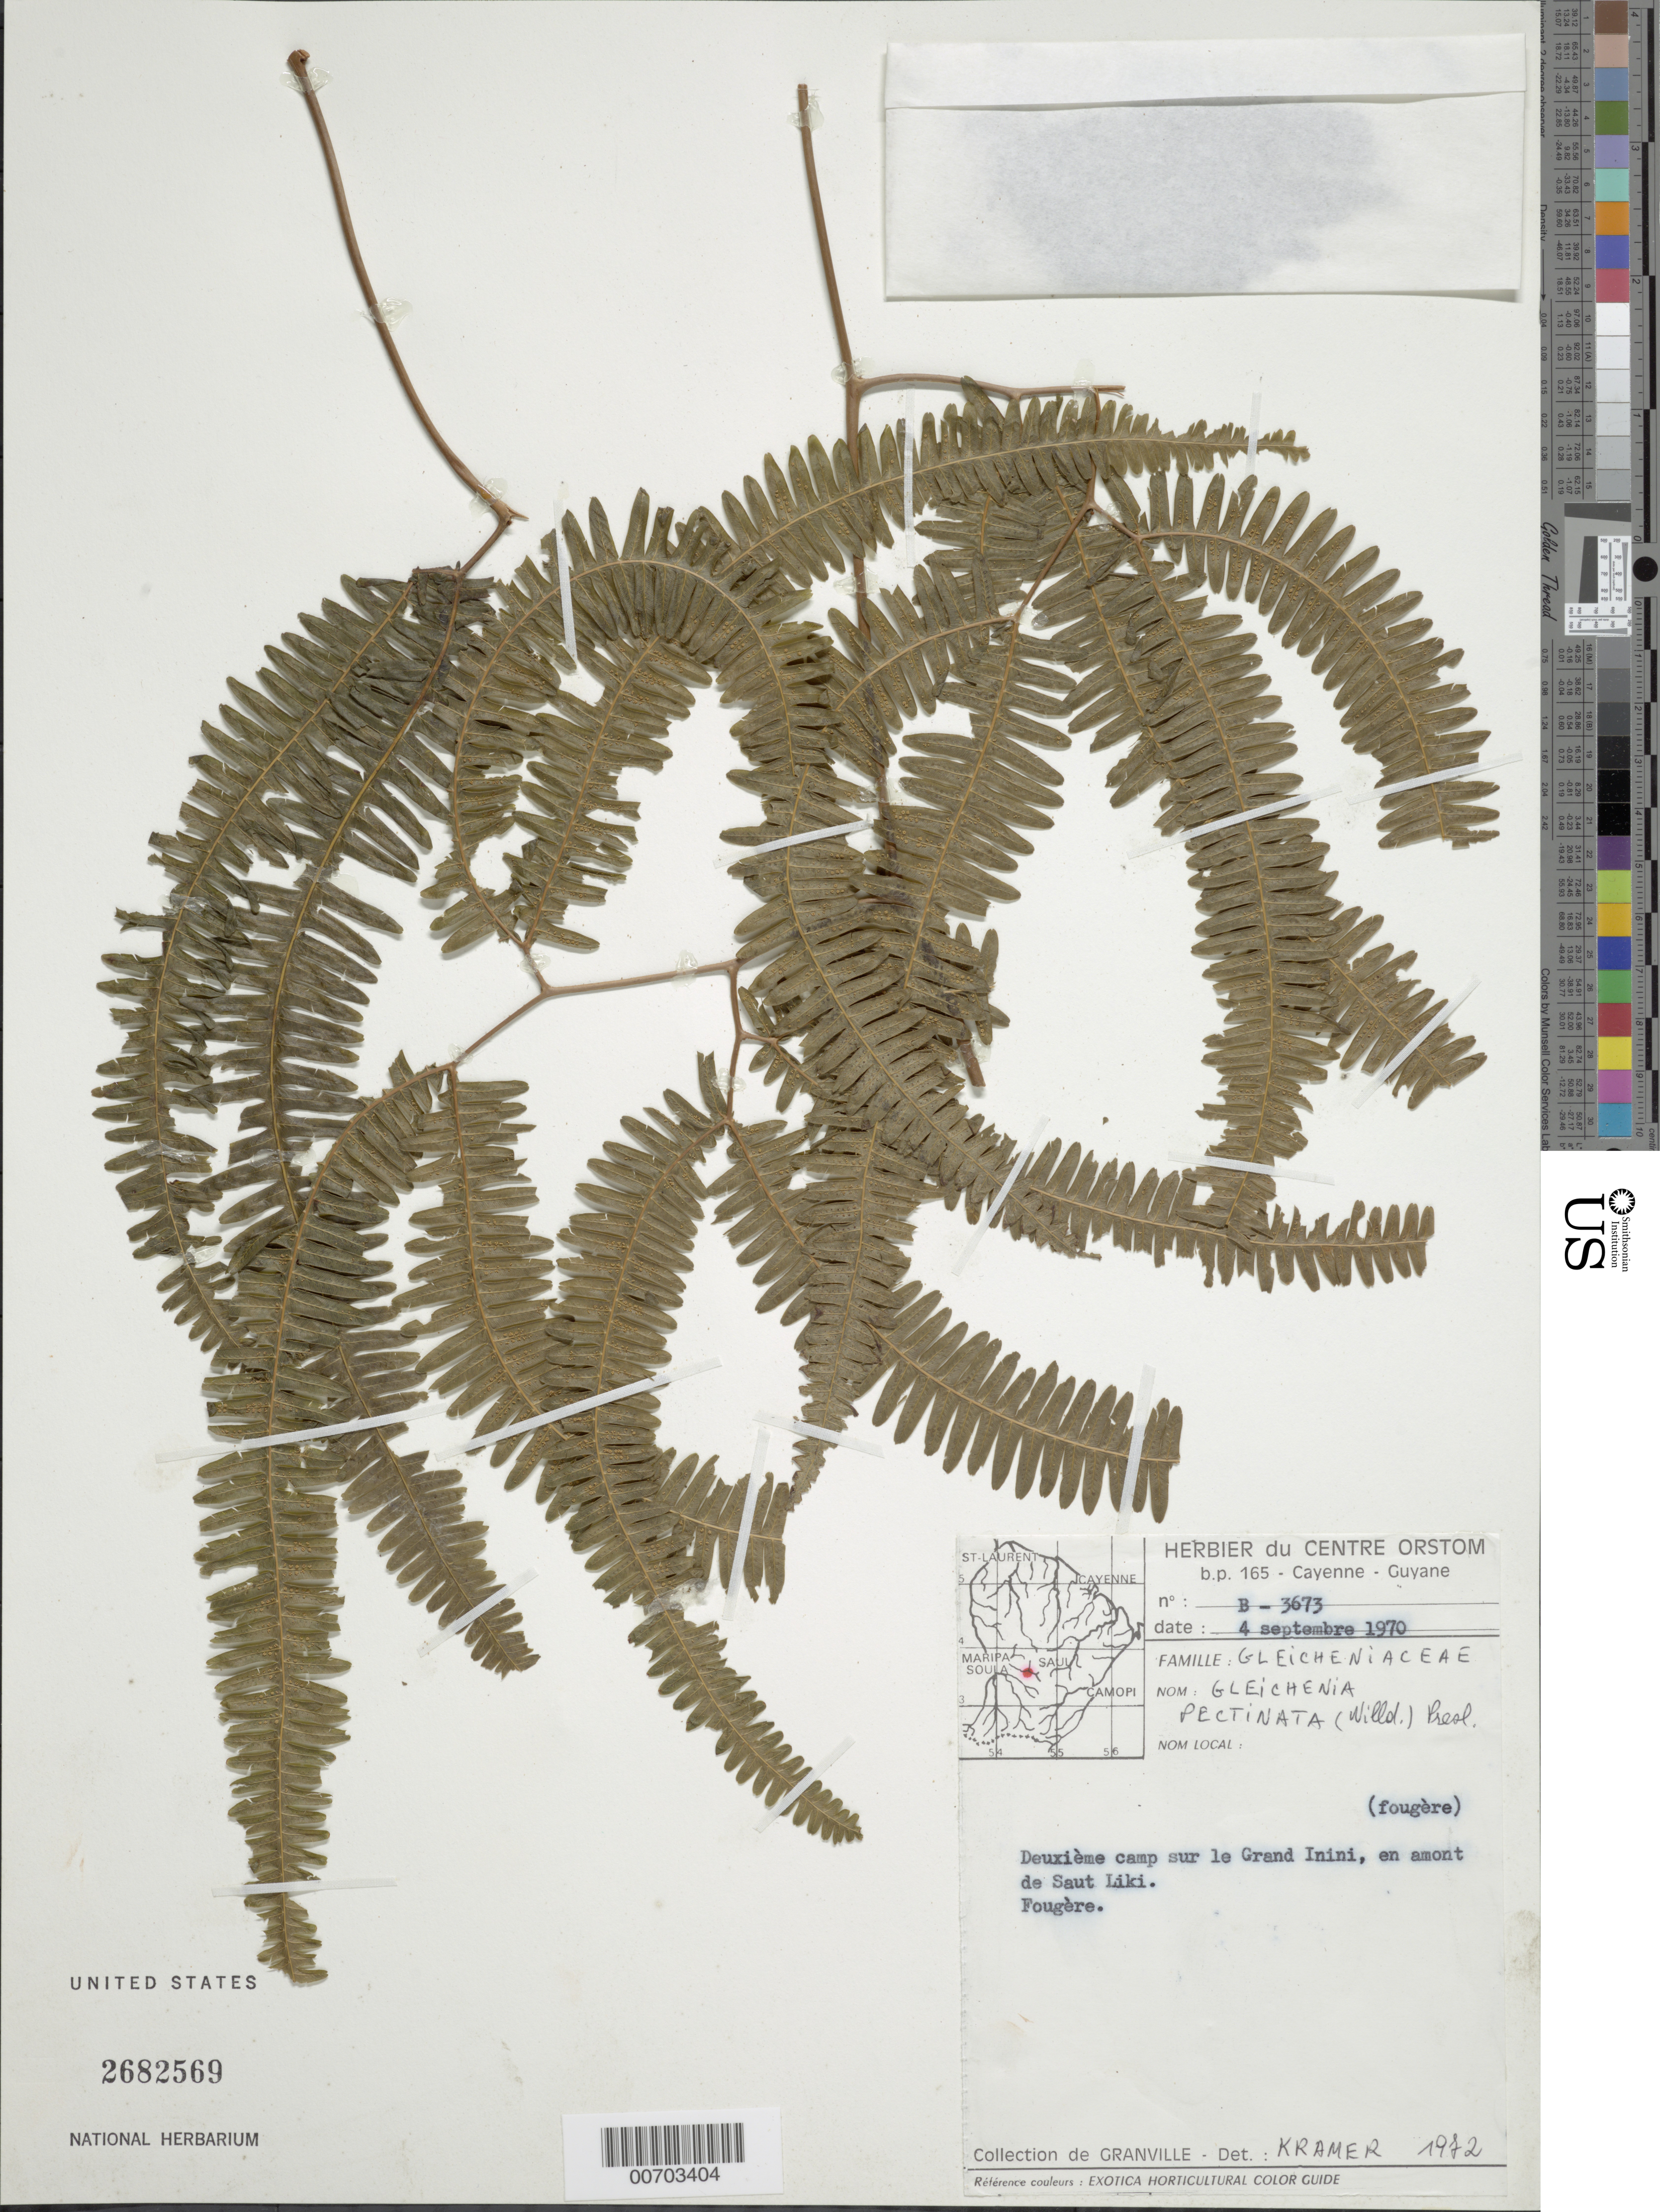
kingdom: Plantae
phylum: Tracheophyta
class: Polypodiopsida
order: Gleicheniales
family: Gleicheniaceae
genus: Gleichenella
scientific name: Gleichenella pectinata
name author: (Willd.) Ching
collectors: J.-J. de Granville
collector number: B 3673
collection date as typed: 4-Sep-70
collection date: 1970-09-04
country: French Guiana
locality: Rivière Grand Inini, au Saut Liki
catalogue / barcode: US 2682569